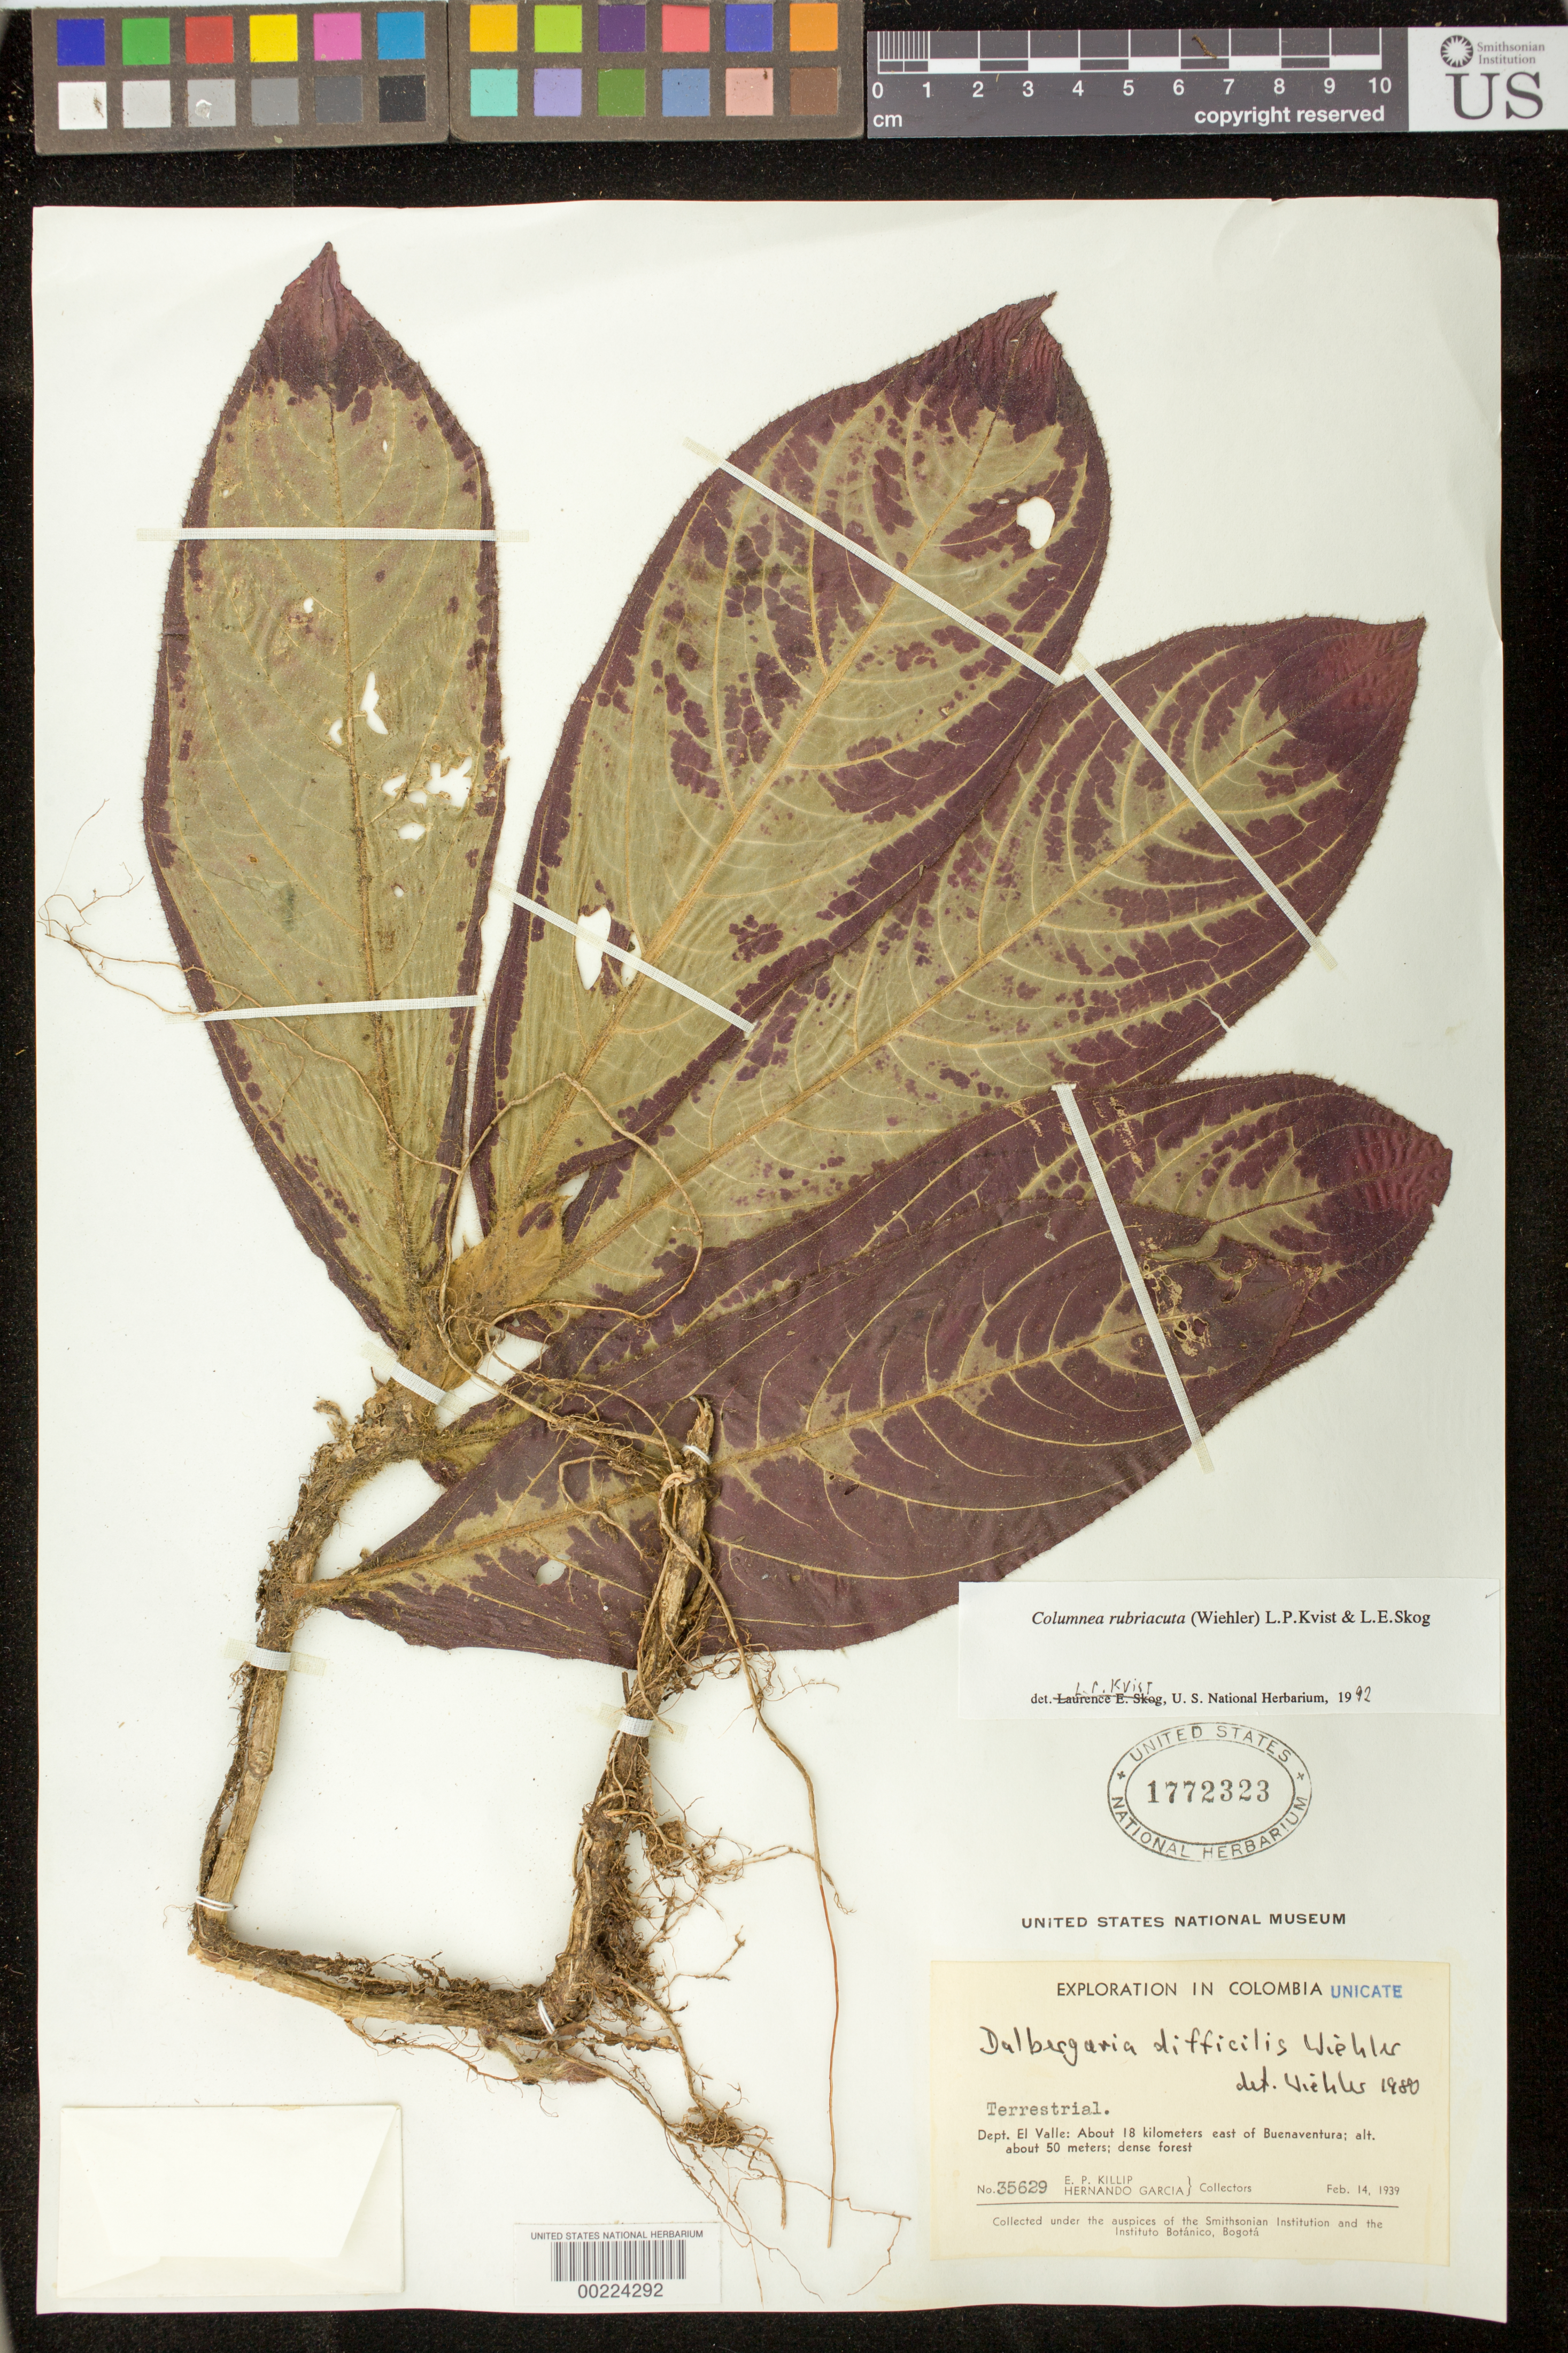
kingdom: Plantae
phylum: Tracheophyta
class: Magnoliopsida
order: Lamiales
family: Gesneriaceae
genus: Columnea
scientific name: Columnea rubriacuta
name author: (Wiehler) L.P. Kvist & L.E. Skog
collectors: E. P. Killip & H. Garcia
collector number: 35629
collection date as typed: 14 Feb 1939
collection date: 1939-02-14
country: Colombia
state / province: Valle del Cauca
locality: About 18 km E of Buenaventura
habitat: Dense forest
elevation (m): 50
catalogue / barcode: US 1772323